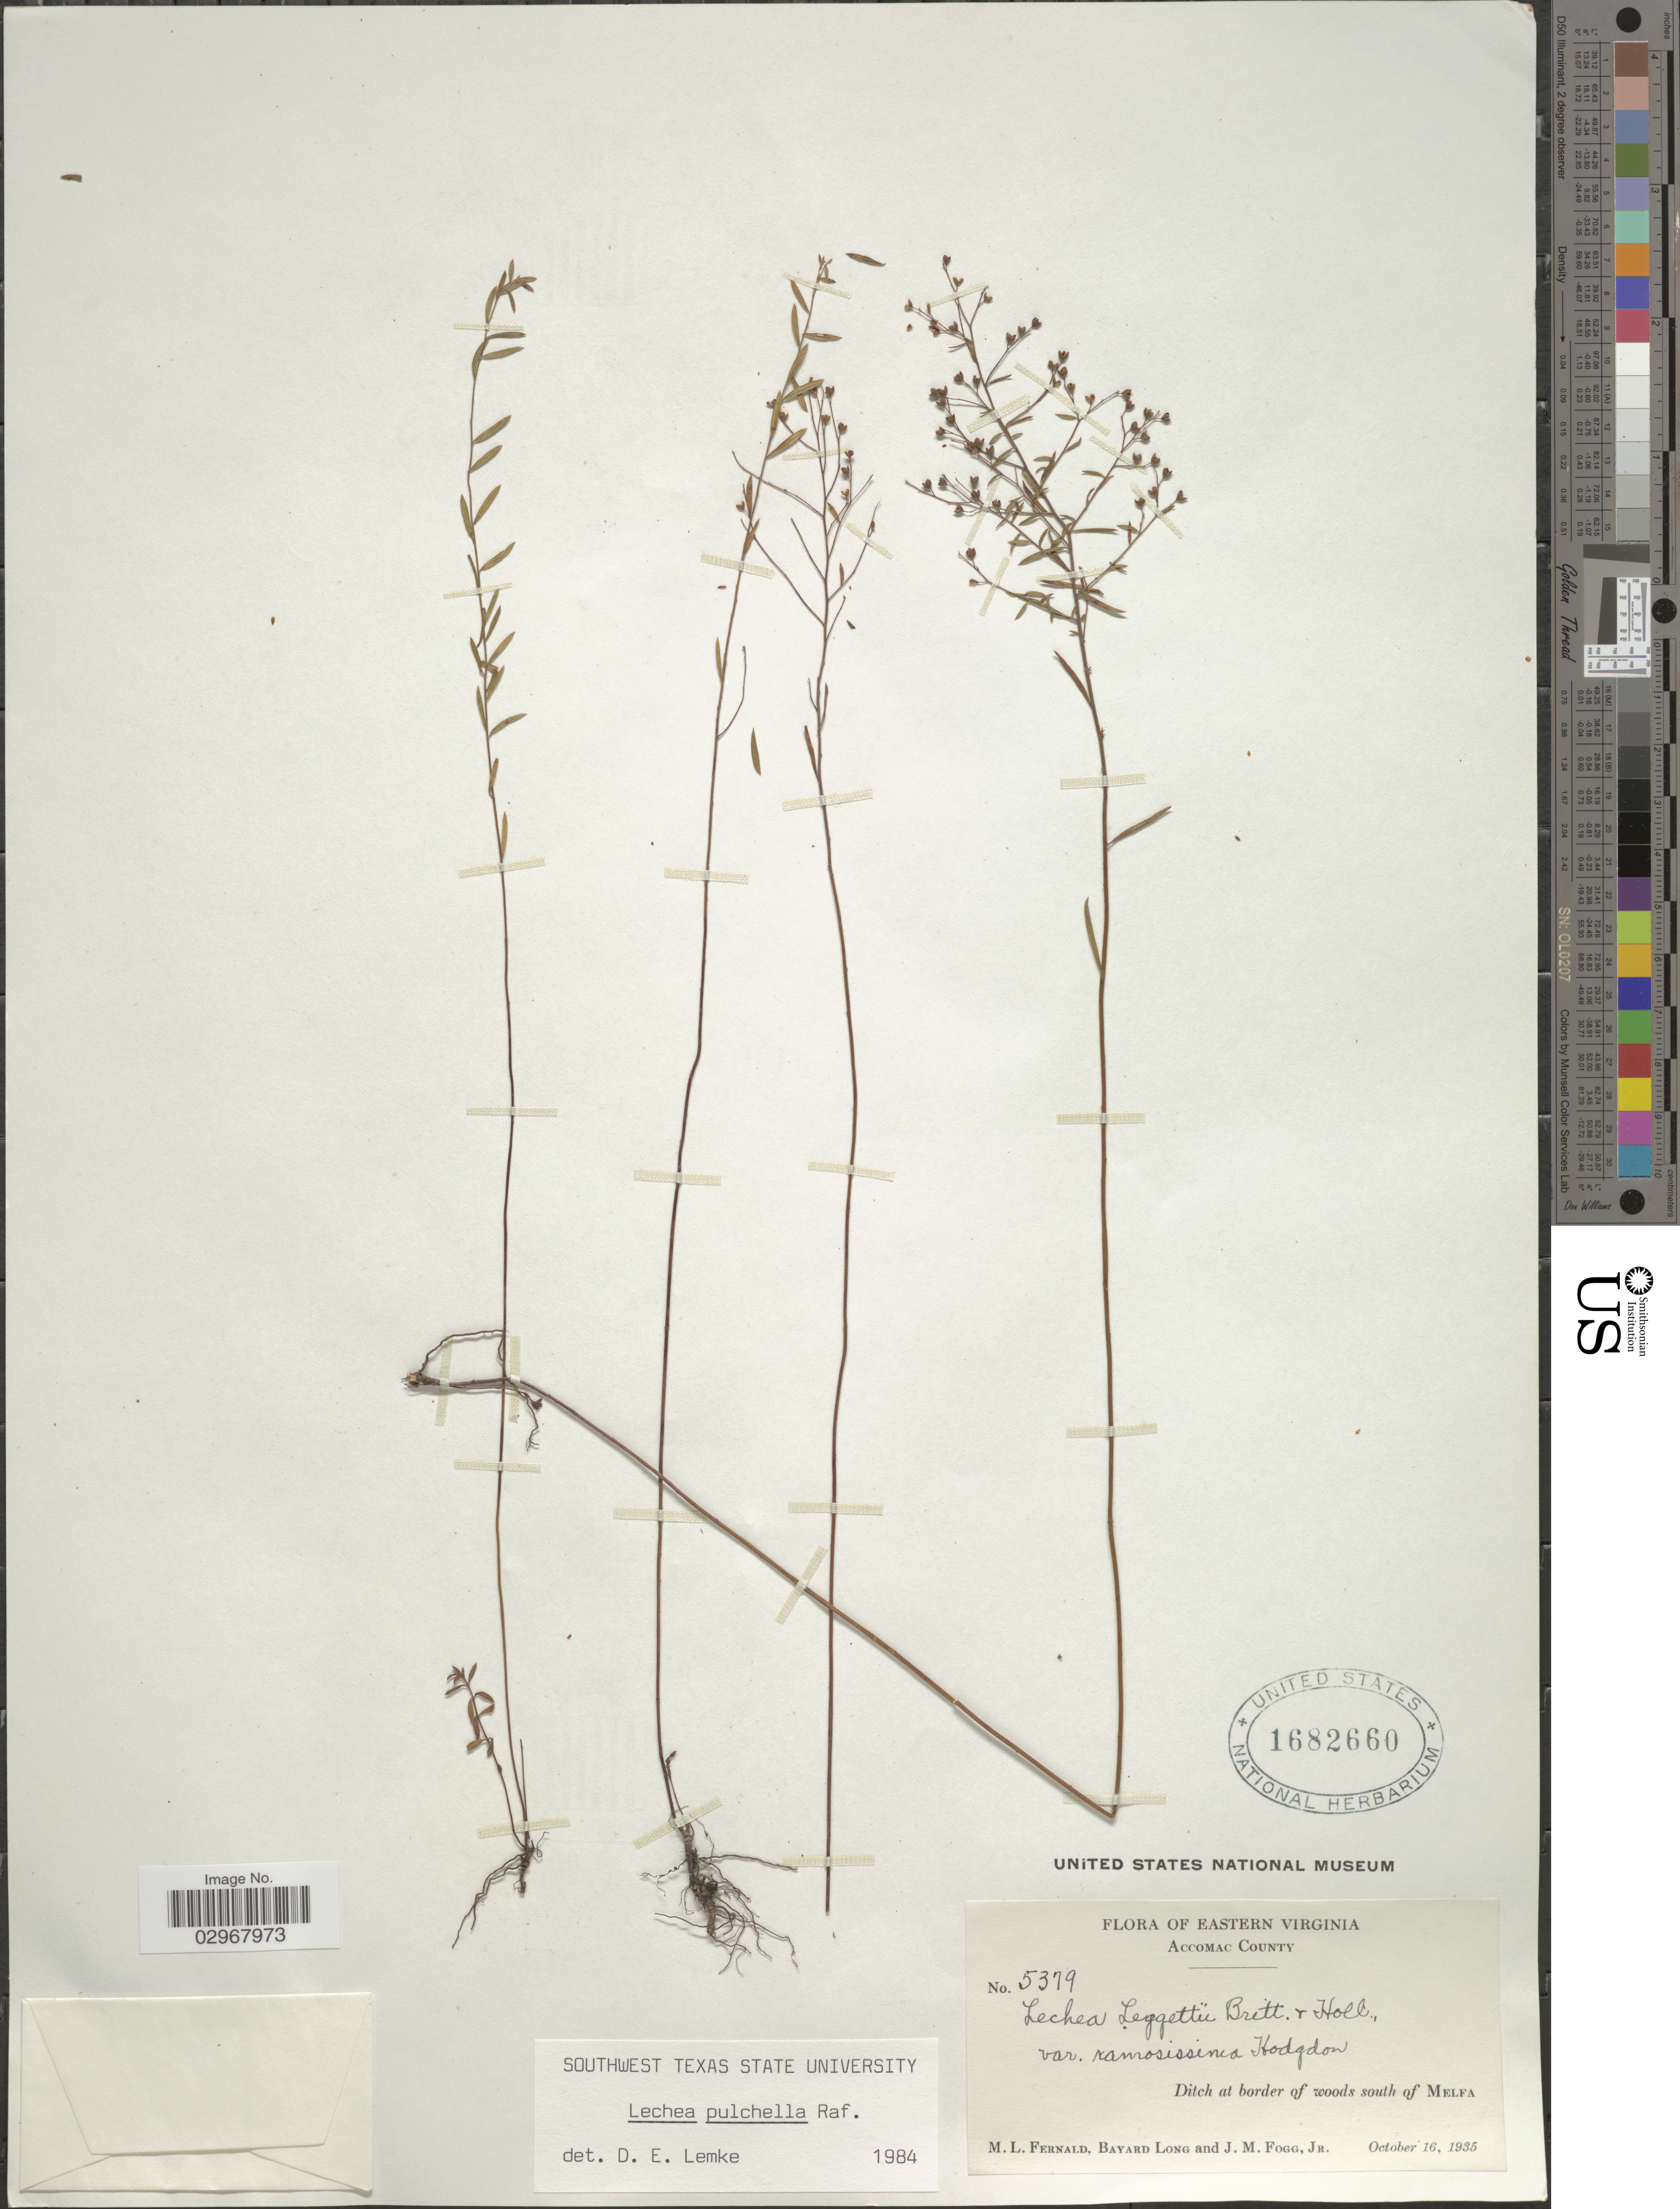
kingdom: Plantae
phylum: Tracheophyta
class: Magnoliopsida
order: Malvales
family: Cistaceae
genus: Lechea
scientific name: Lechea pulchella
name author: Raf.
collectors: M. L. Fernald, B. Long & J. Fogg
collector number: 5379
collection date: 1935-10-16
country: United States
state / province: Virginia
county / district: Accomack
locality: Eastern Virginia. Accomac County. Ditch at border of woods south of Melfa.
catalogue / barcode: US 1682660